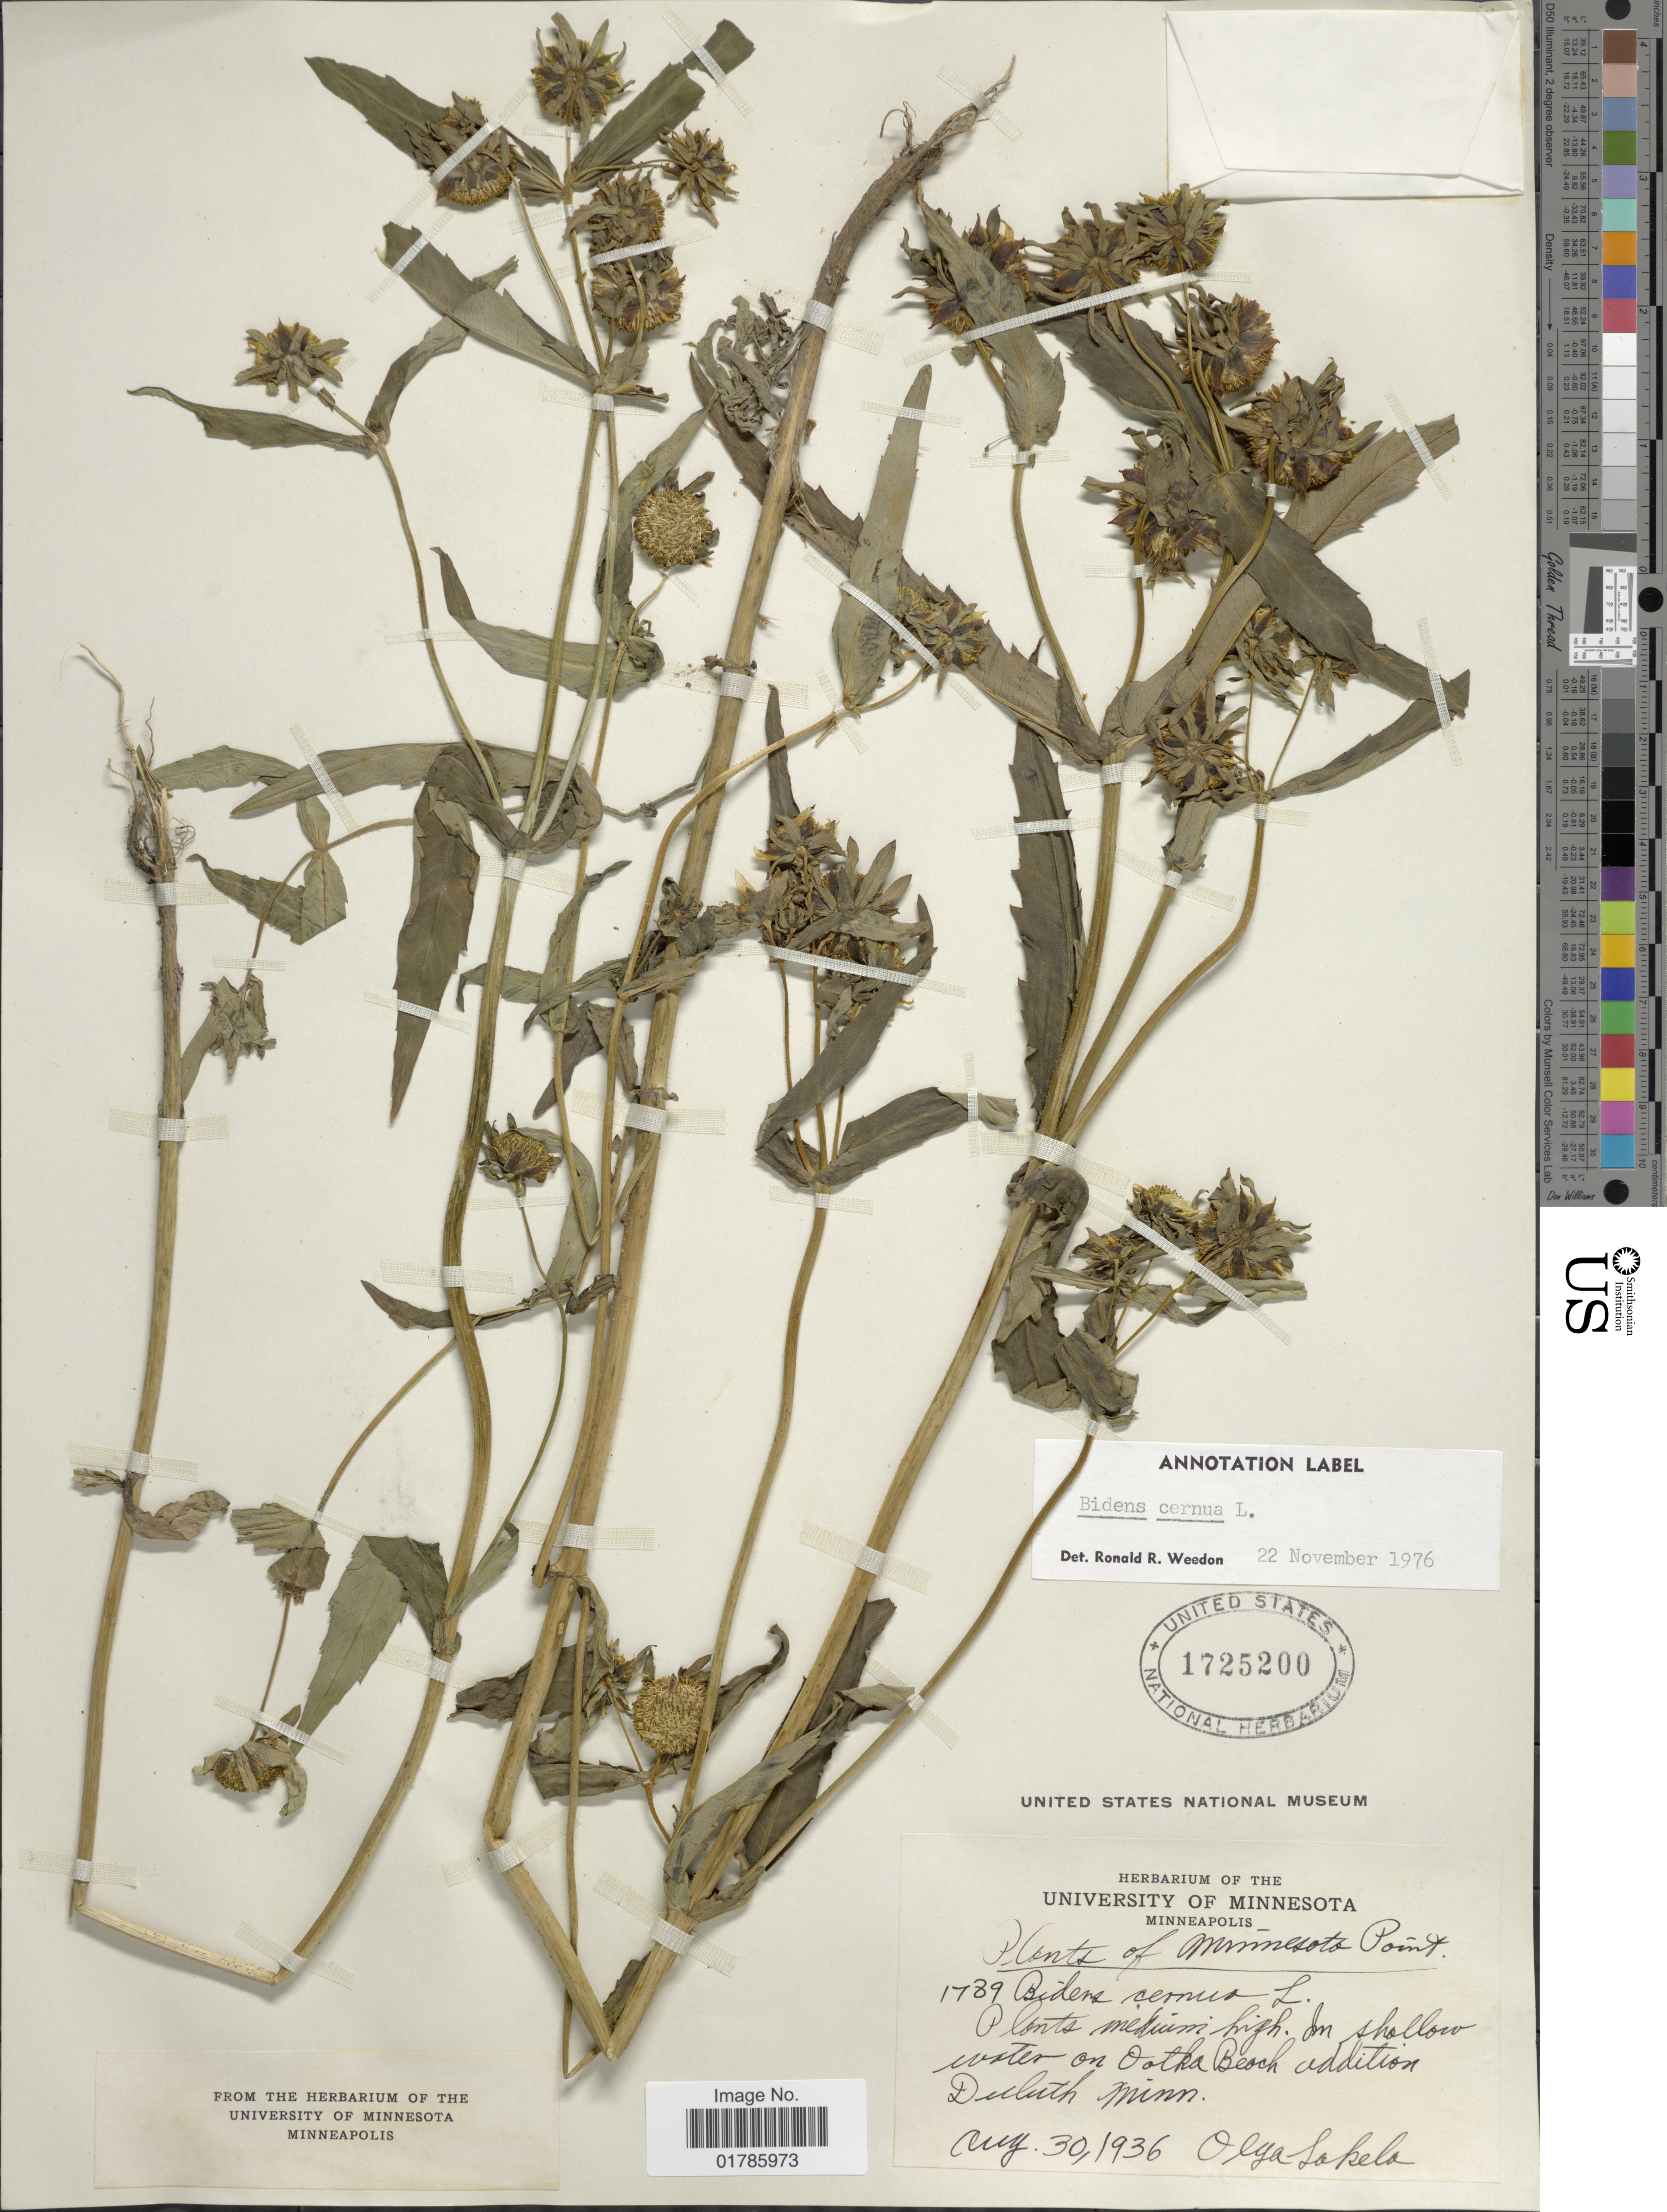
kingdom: Plantae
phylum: Tracheophyta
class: Magnoliopsida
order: Asterales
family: Asteraceae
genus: Bidens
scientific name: Bidens cernua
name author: L.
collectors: O. K. Lakela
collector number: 1789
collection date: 1936-08-30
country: United States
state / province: Minnesota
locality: On Oatka Beach addition, Duluth Minn.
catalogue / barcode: US 1725200